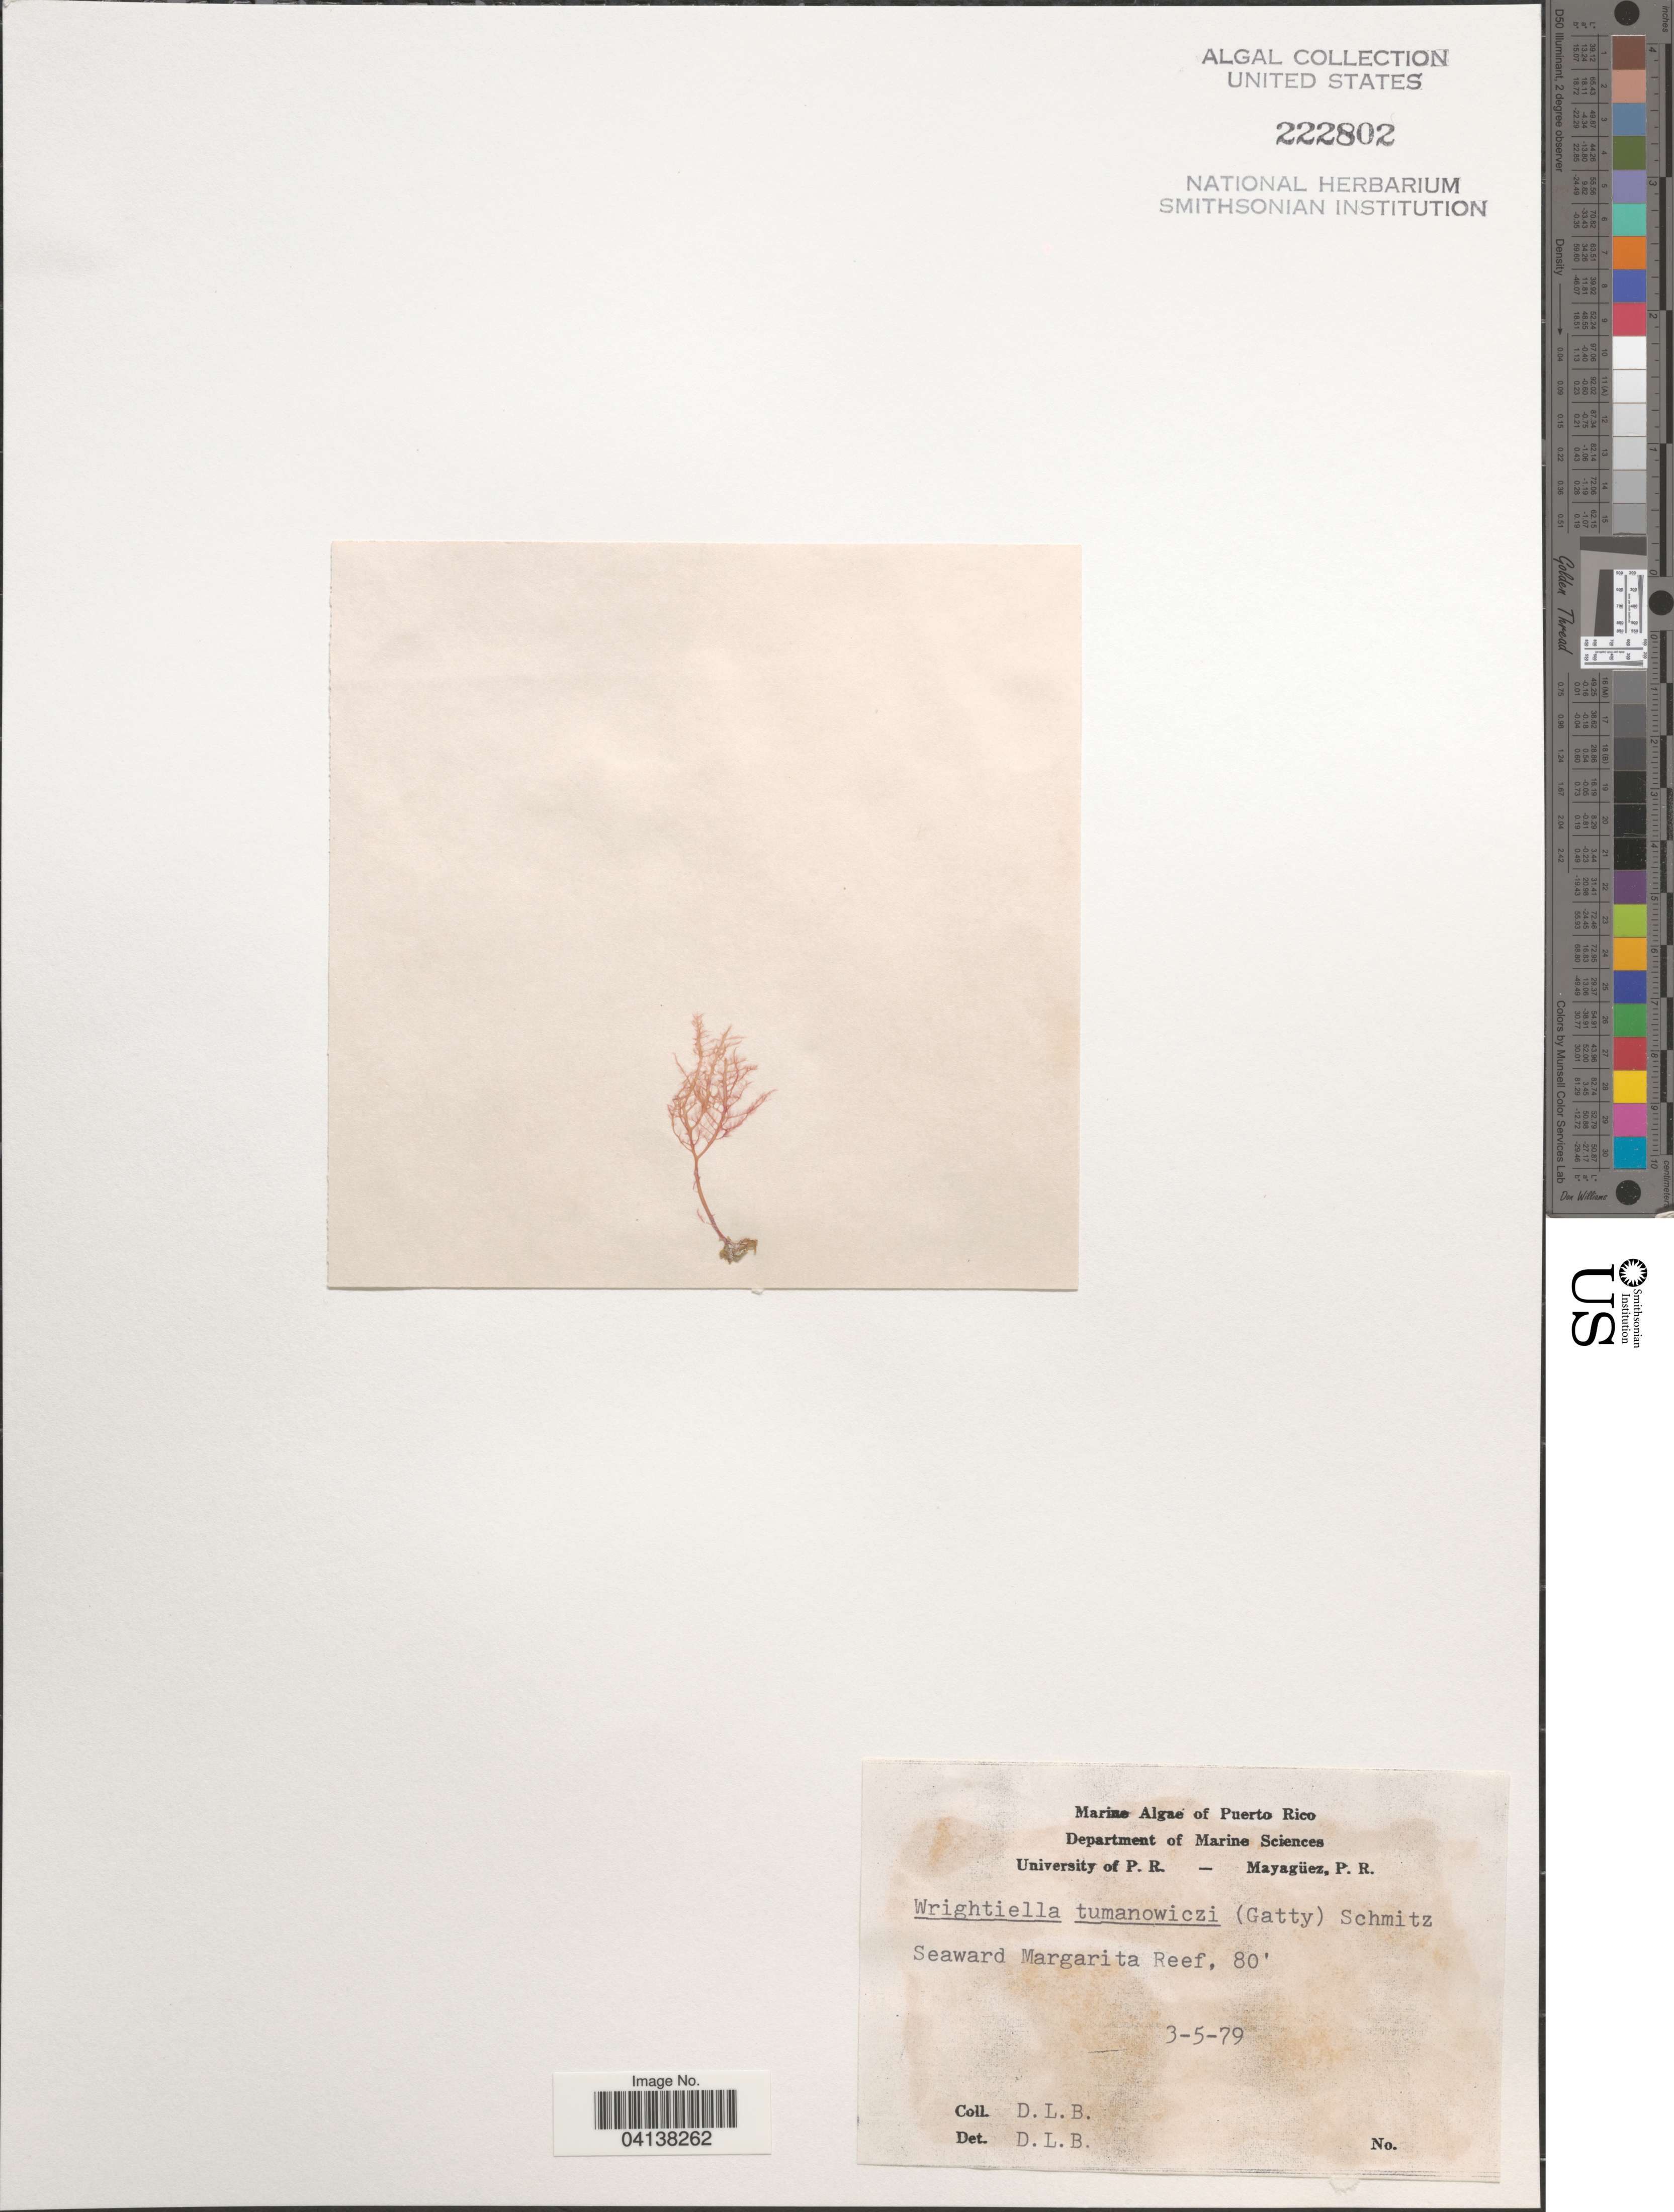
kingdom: Plantae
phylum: Rhodophyta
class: Florideophyceae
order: Ceramiales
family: Rhodomelaceae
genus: Wrightiella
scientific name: Wrightiella tumanowiczii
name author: (Gatty ex Harv.) F. Schmitz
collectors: D. L. B.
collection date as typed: Transcribed d/m/y: 3/5/79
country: Puerto Rico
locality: Seaward Margarita Reef.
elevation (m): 24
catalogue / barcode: US 222802